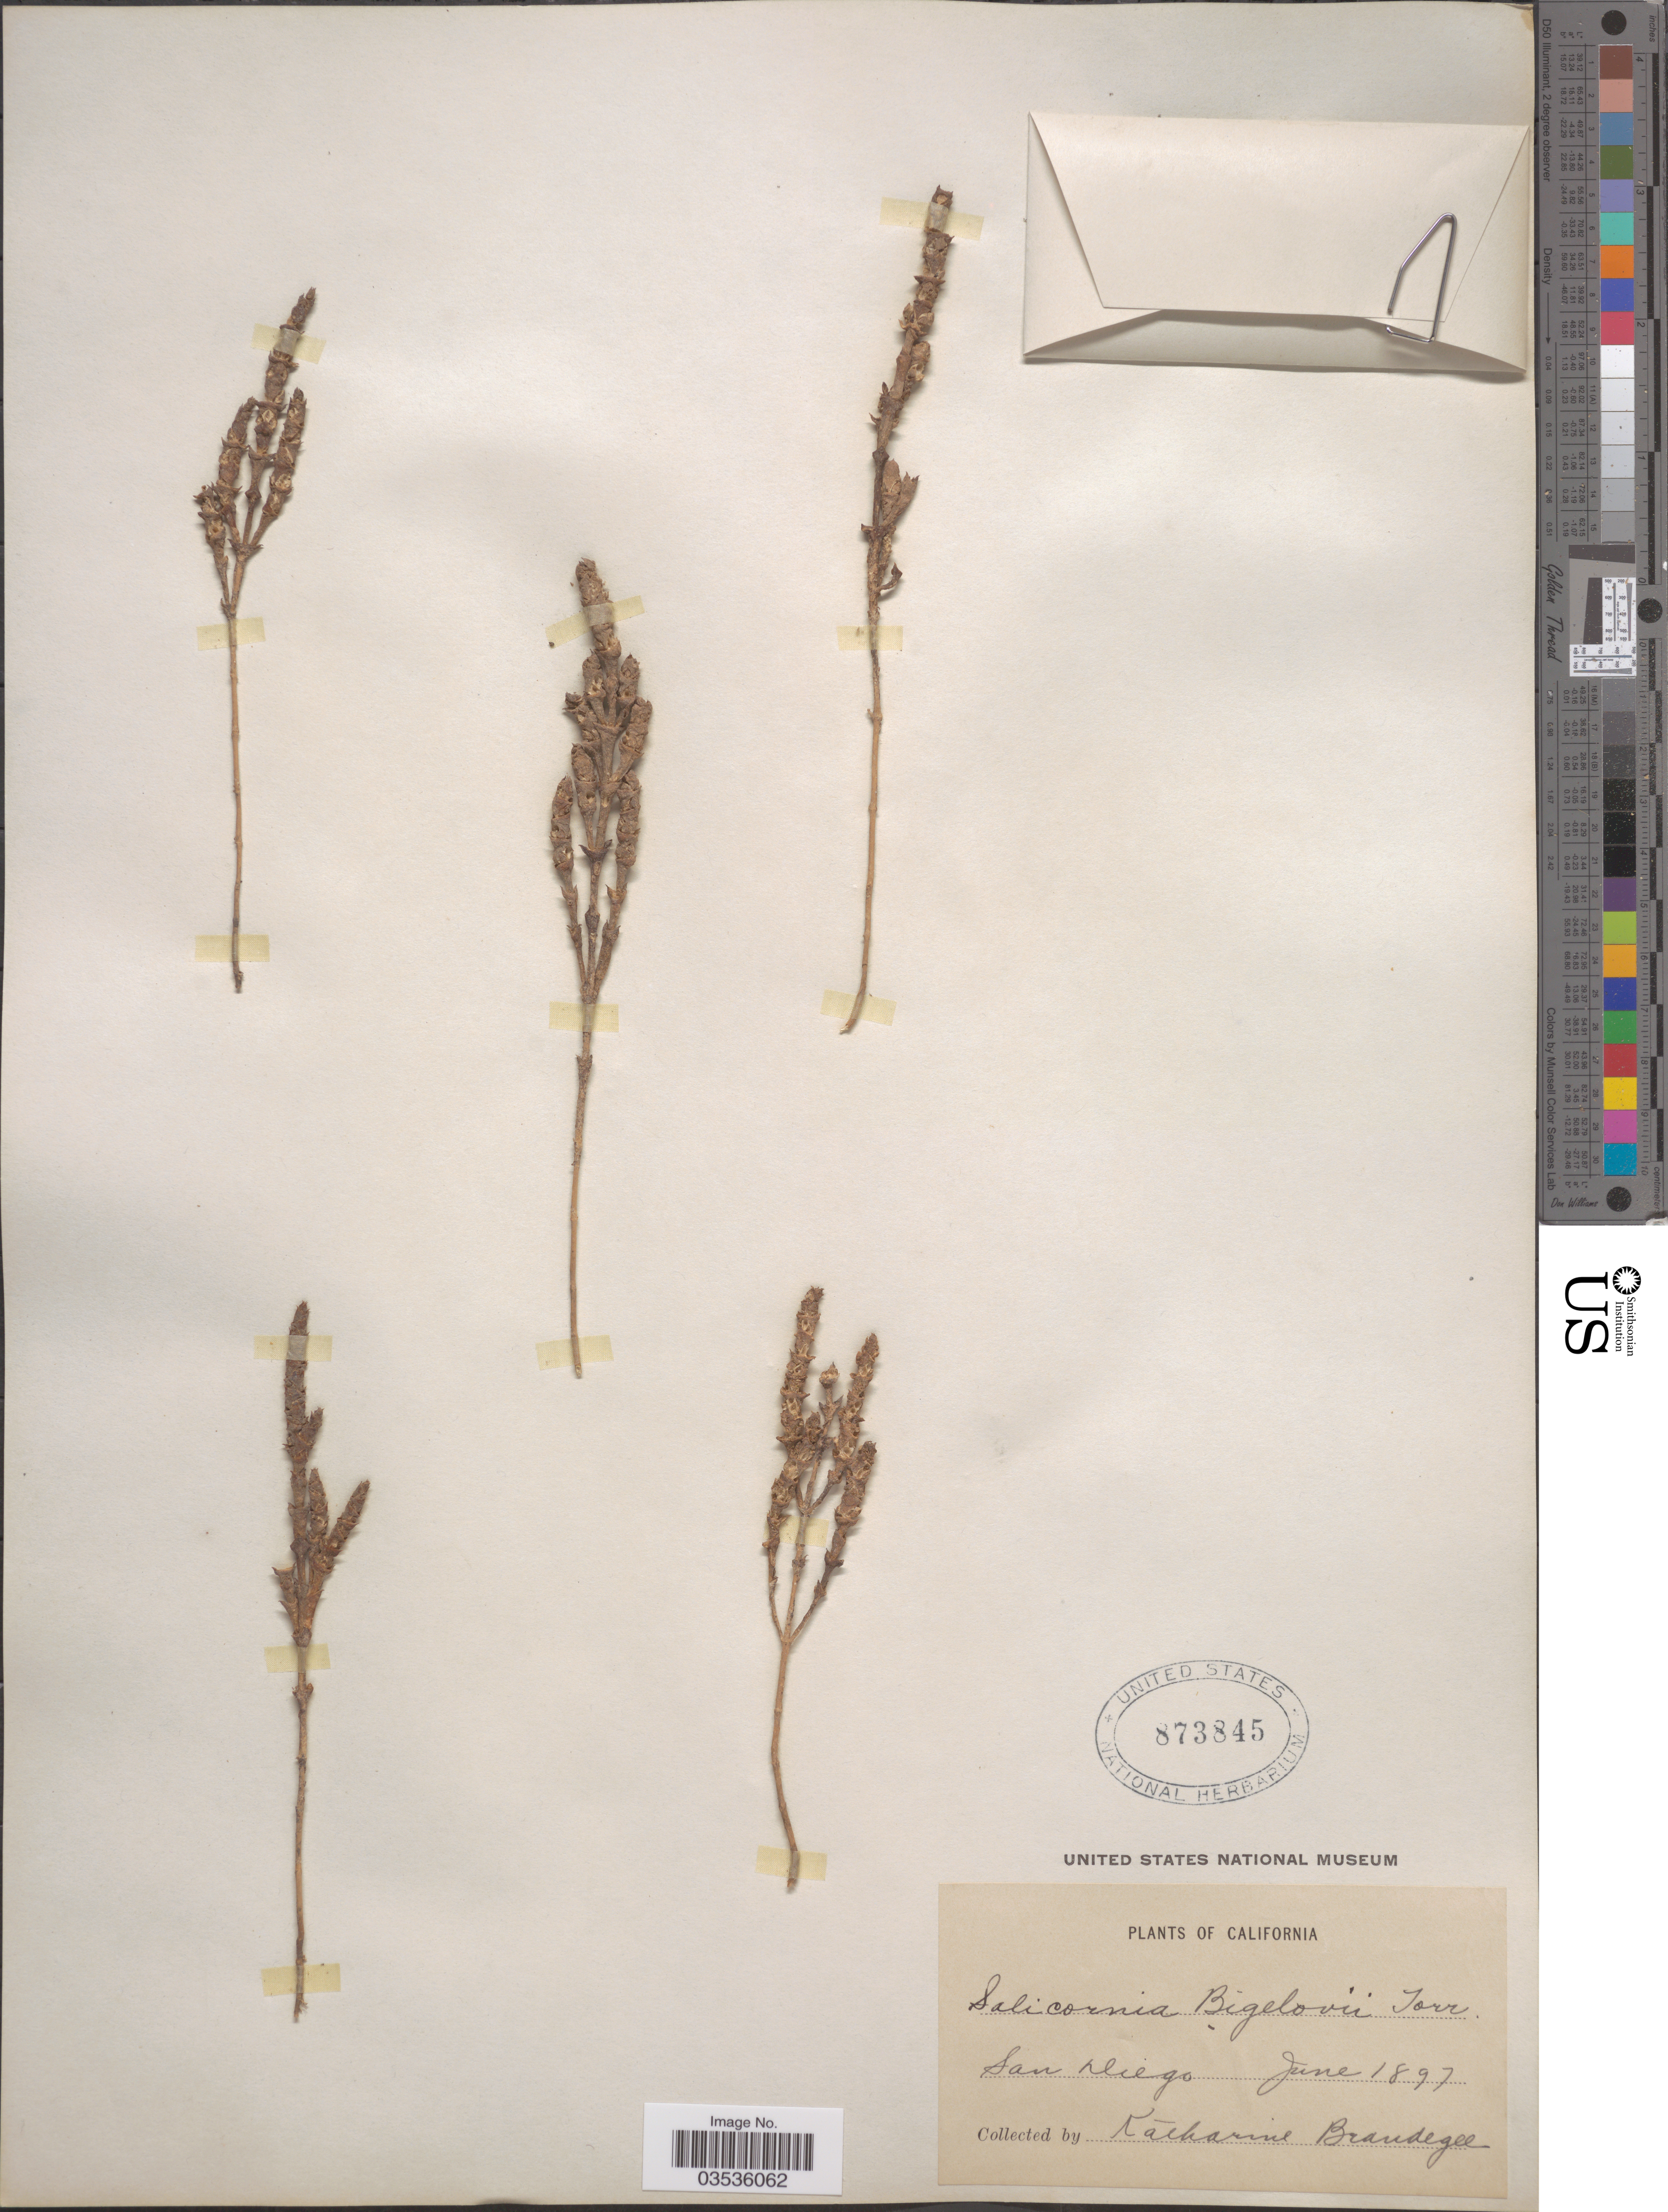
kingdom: Plantae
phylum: Tracheophyta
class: Magnoliopsida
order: Caryophyllales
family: Amaranthaceae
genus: Salicornia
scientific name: Salicornia bigelovii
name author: Torr.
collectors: M. K. Brandegee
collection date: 1897-06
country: United States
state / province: California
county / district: San Diego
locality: San Diego.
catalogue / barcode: US 873845